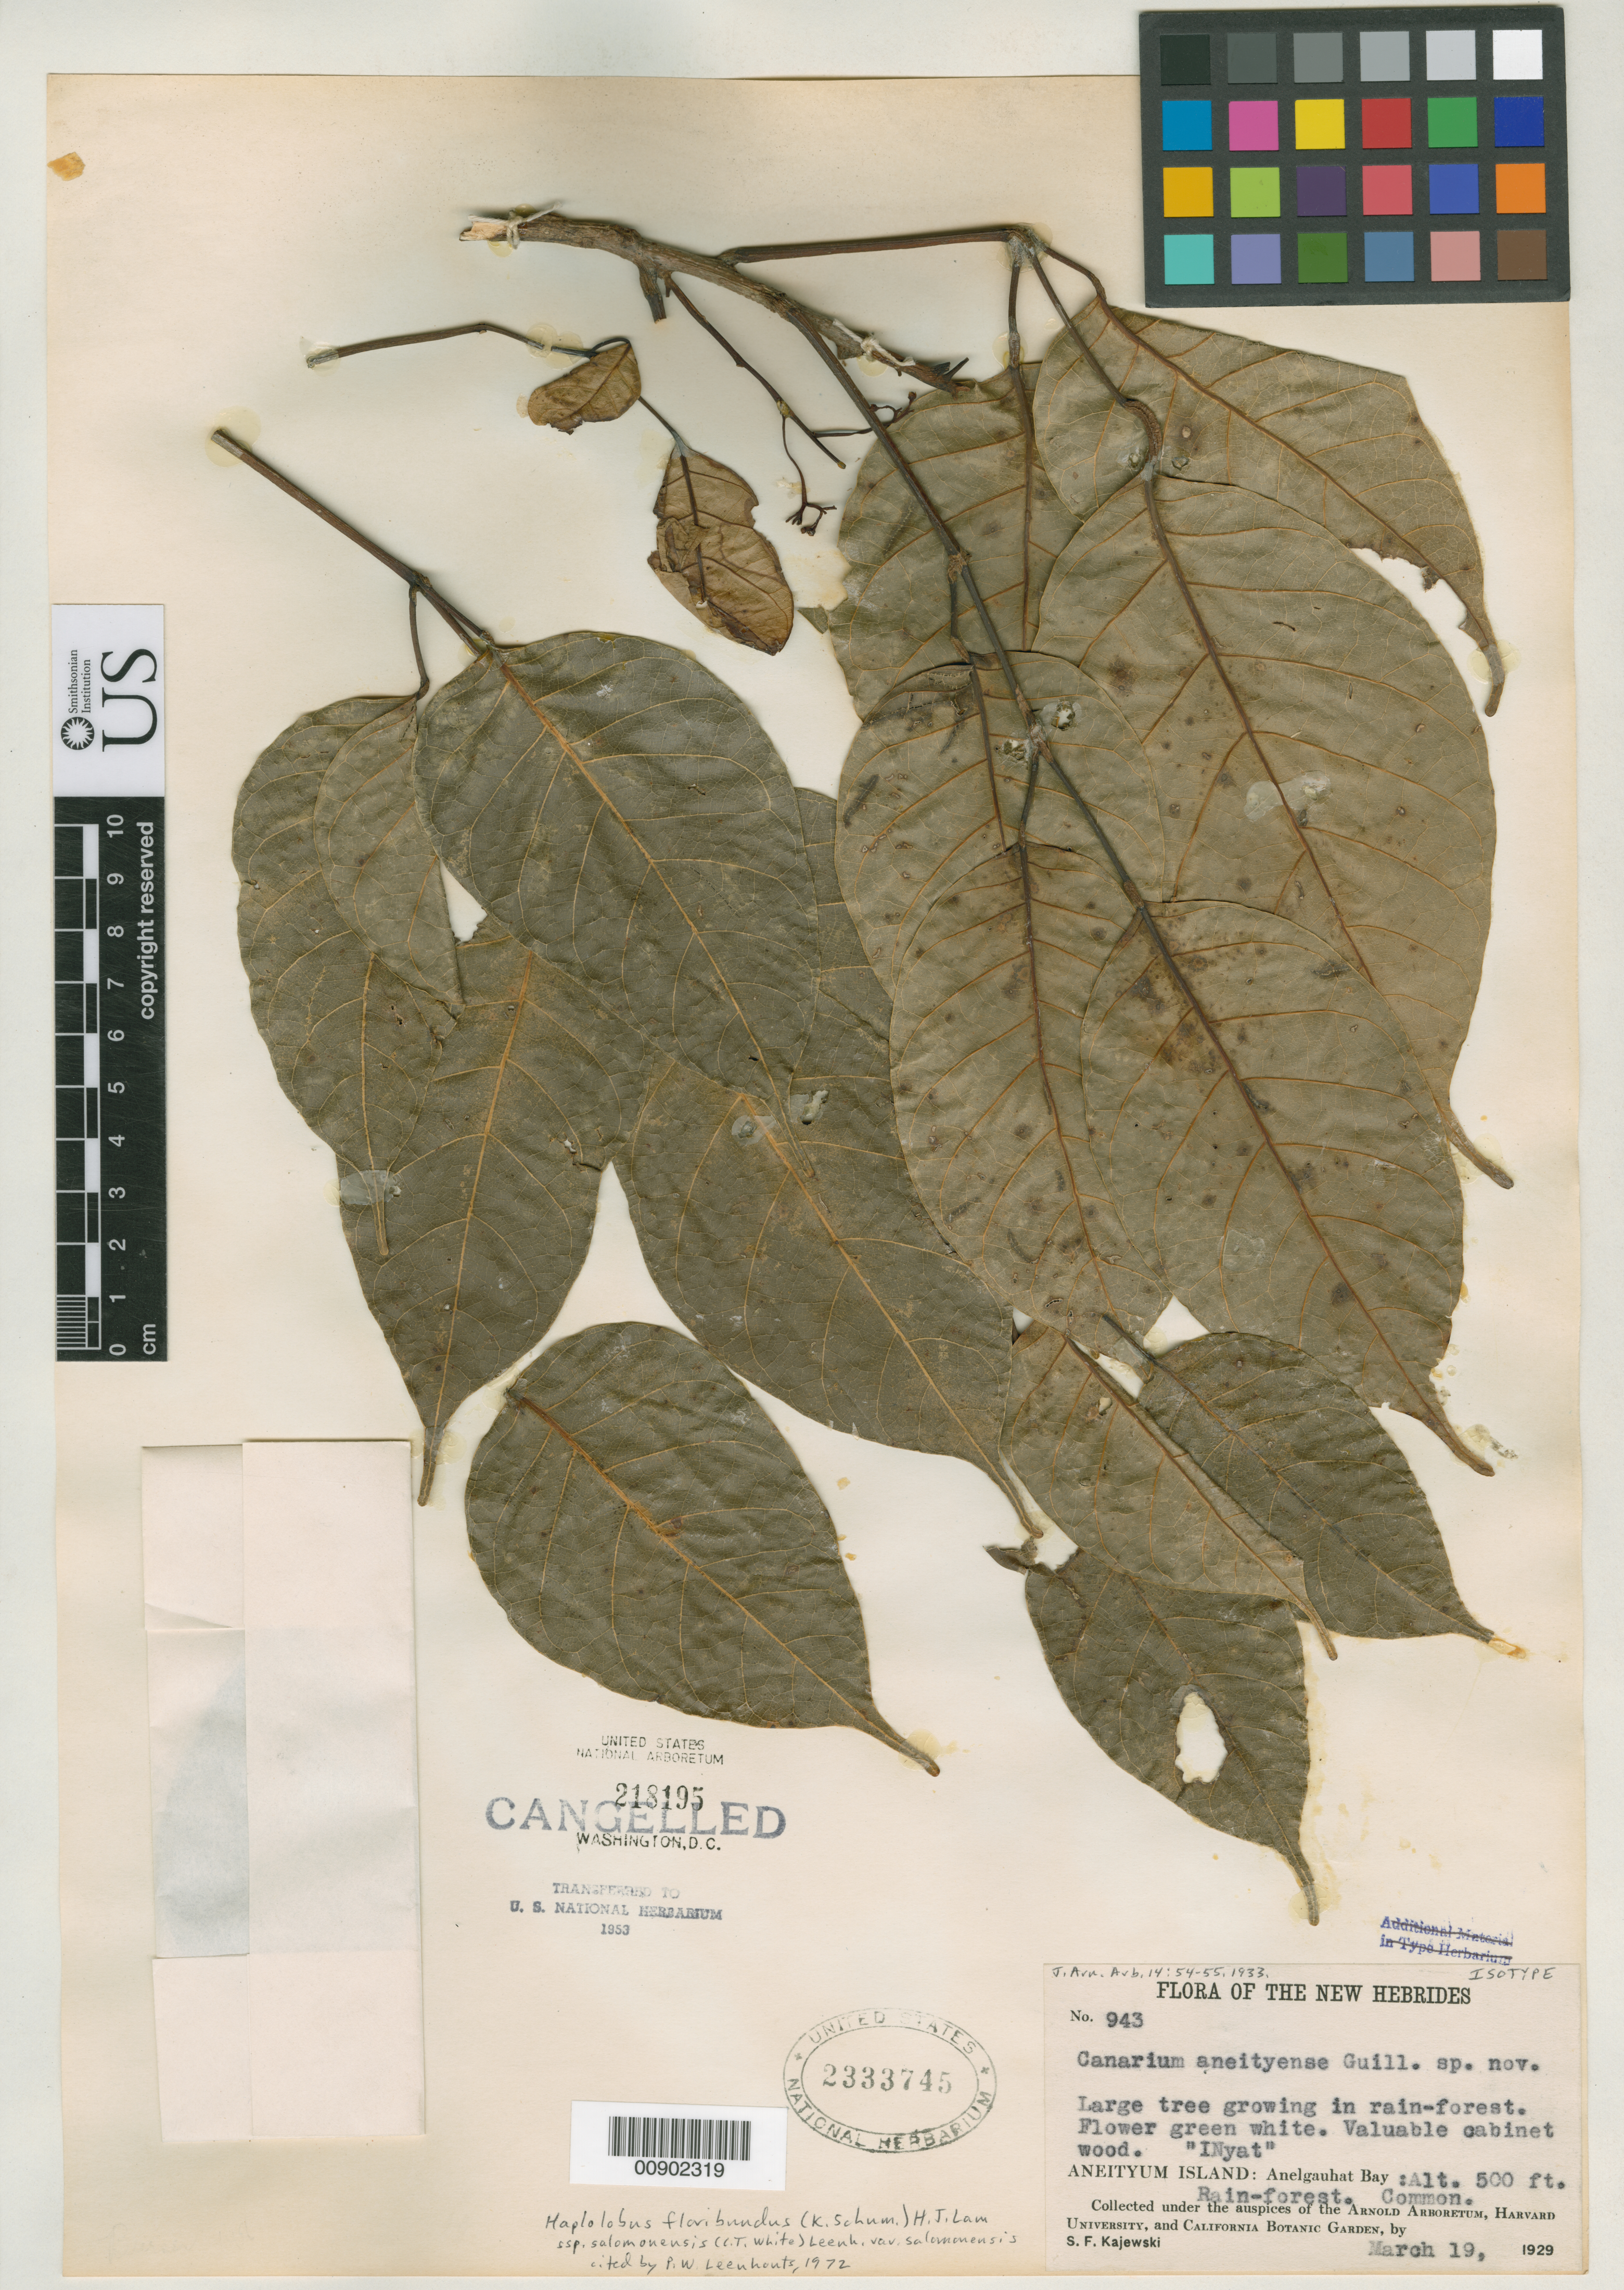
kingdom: Plantae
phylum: Tracheophyta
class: Magnoliopsida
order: Sapindales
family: Burseraceae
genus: Canarium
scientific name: Canarium aneityense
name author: Guillaumin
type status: Isotype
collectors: S. Kajewski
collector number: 943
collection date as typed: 19 Mar 1929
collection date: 1929-03-19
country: Vanuatu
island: Anatom [Aneityum]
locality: Aneityum Island: Anelgauhat Bay.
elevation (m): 152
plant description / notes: Currently accepted name as cited by Leenhouts, 1972.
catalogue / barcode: US 2333745